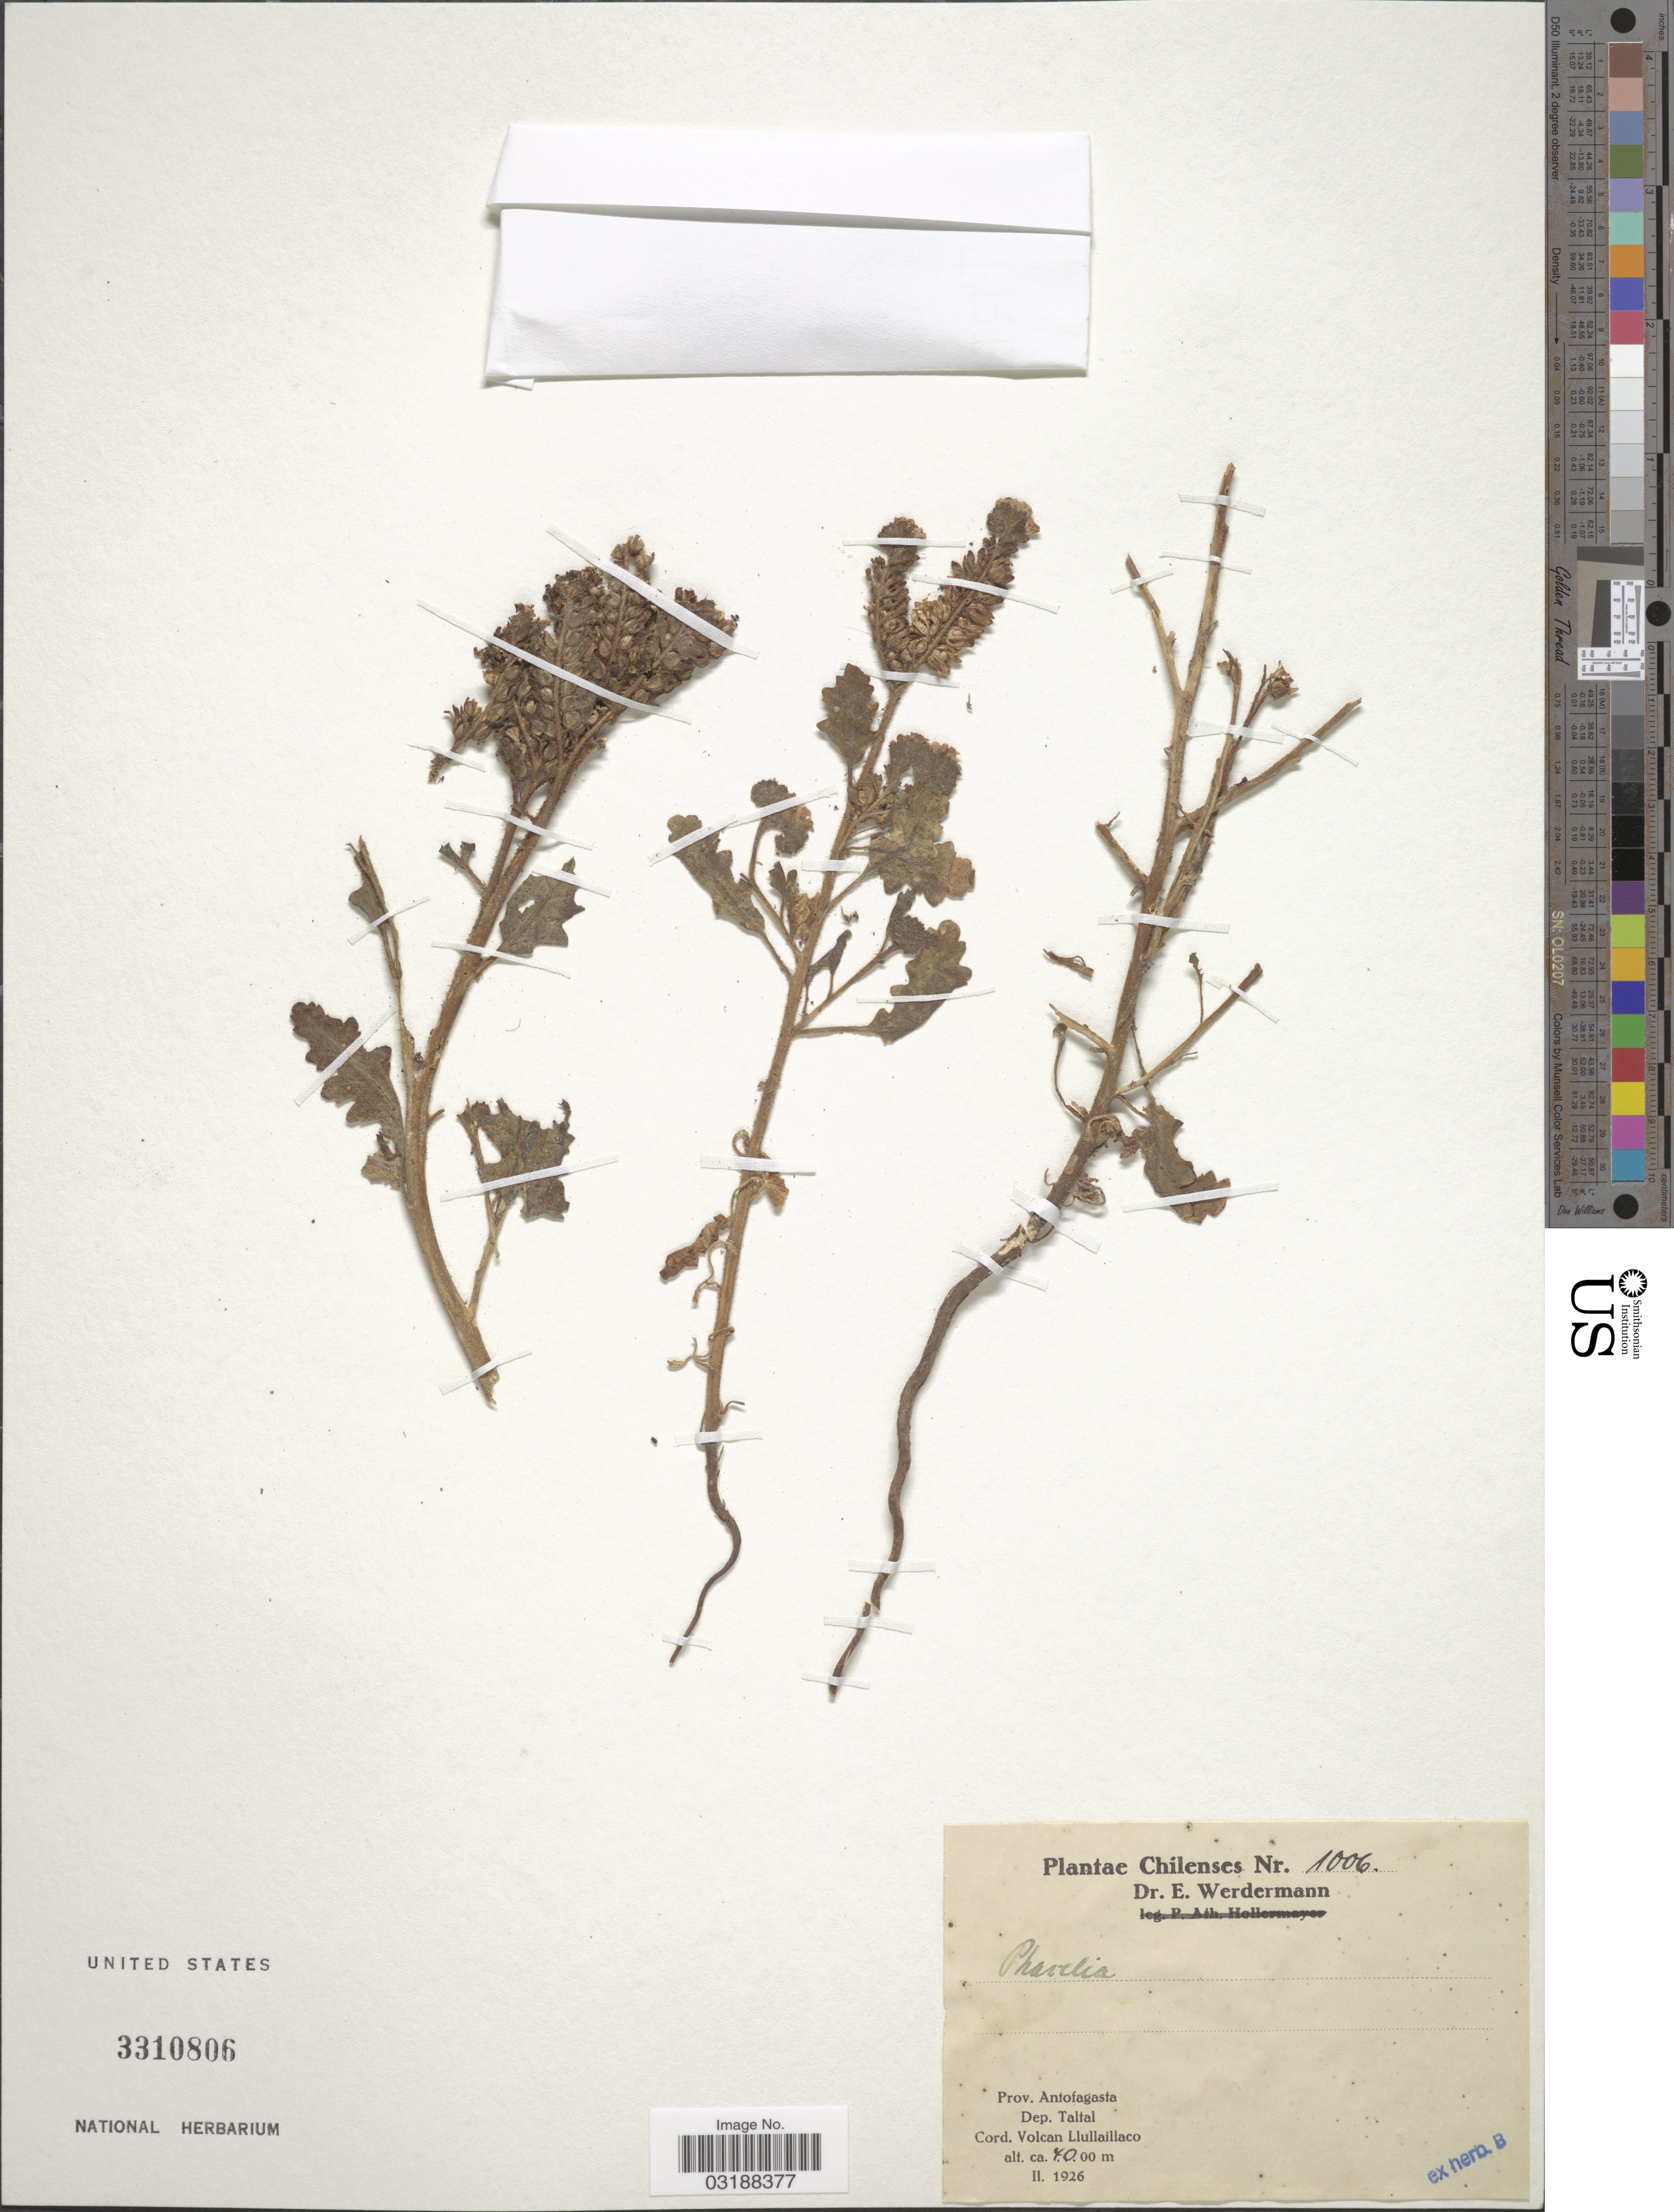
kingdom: Plantae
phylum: Tracheophyta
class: Magnoliopsida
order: Boraginales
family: Hydrophyllaceae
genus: Phacelia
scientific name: Phacelia sp.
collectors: E. Wedermann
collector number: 1006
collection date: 1926-02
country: Chile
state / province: Antofagasta (II)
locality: Prov. Antofagasta. Dep. Taltal. Cord. Volcan Llullaillaco.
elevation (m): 4000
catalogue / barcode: US 3310806